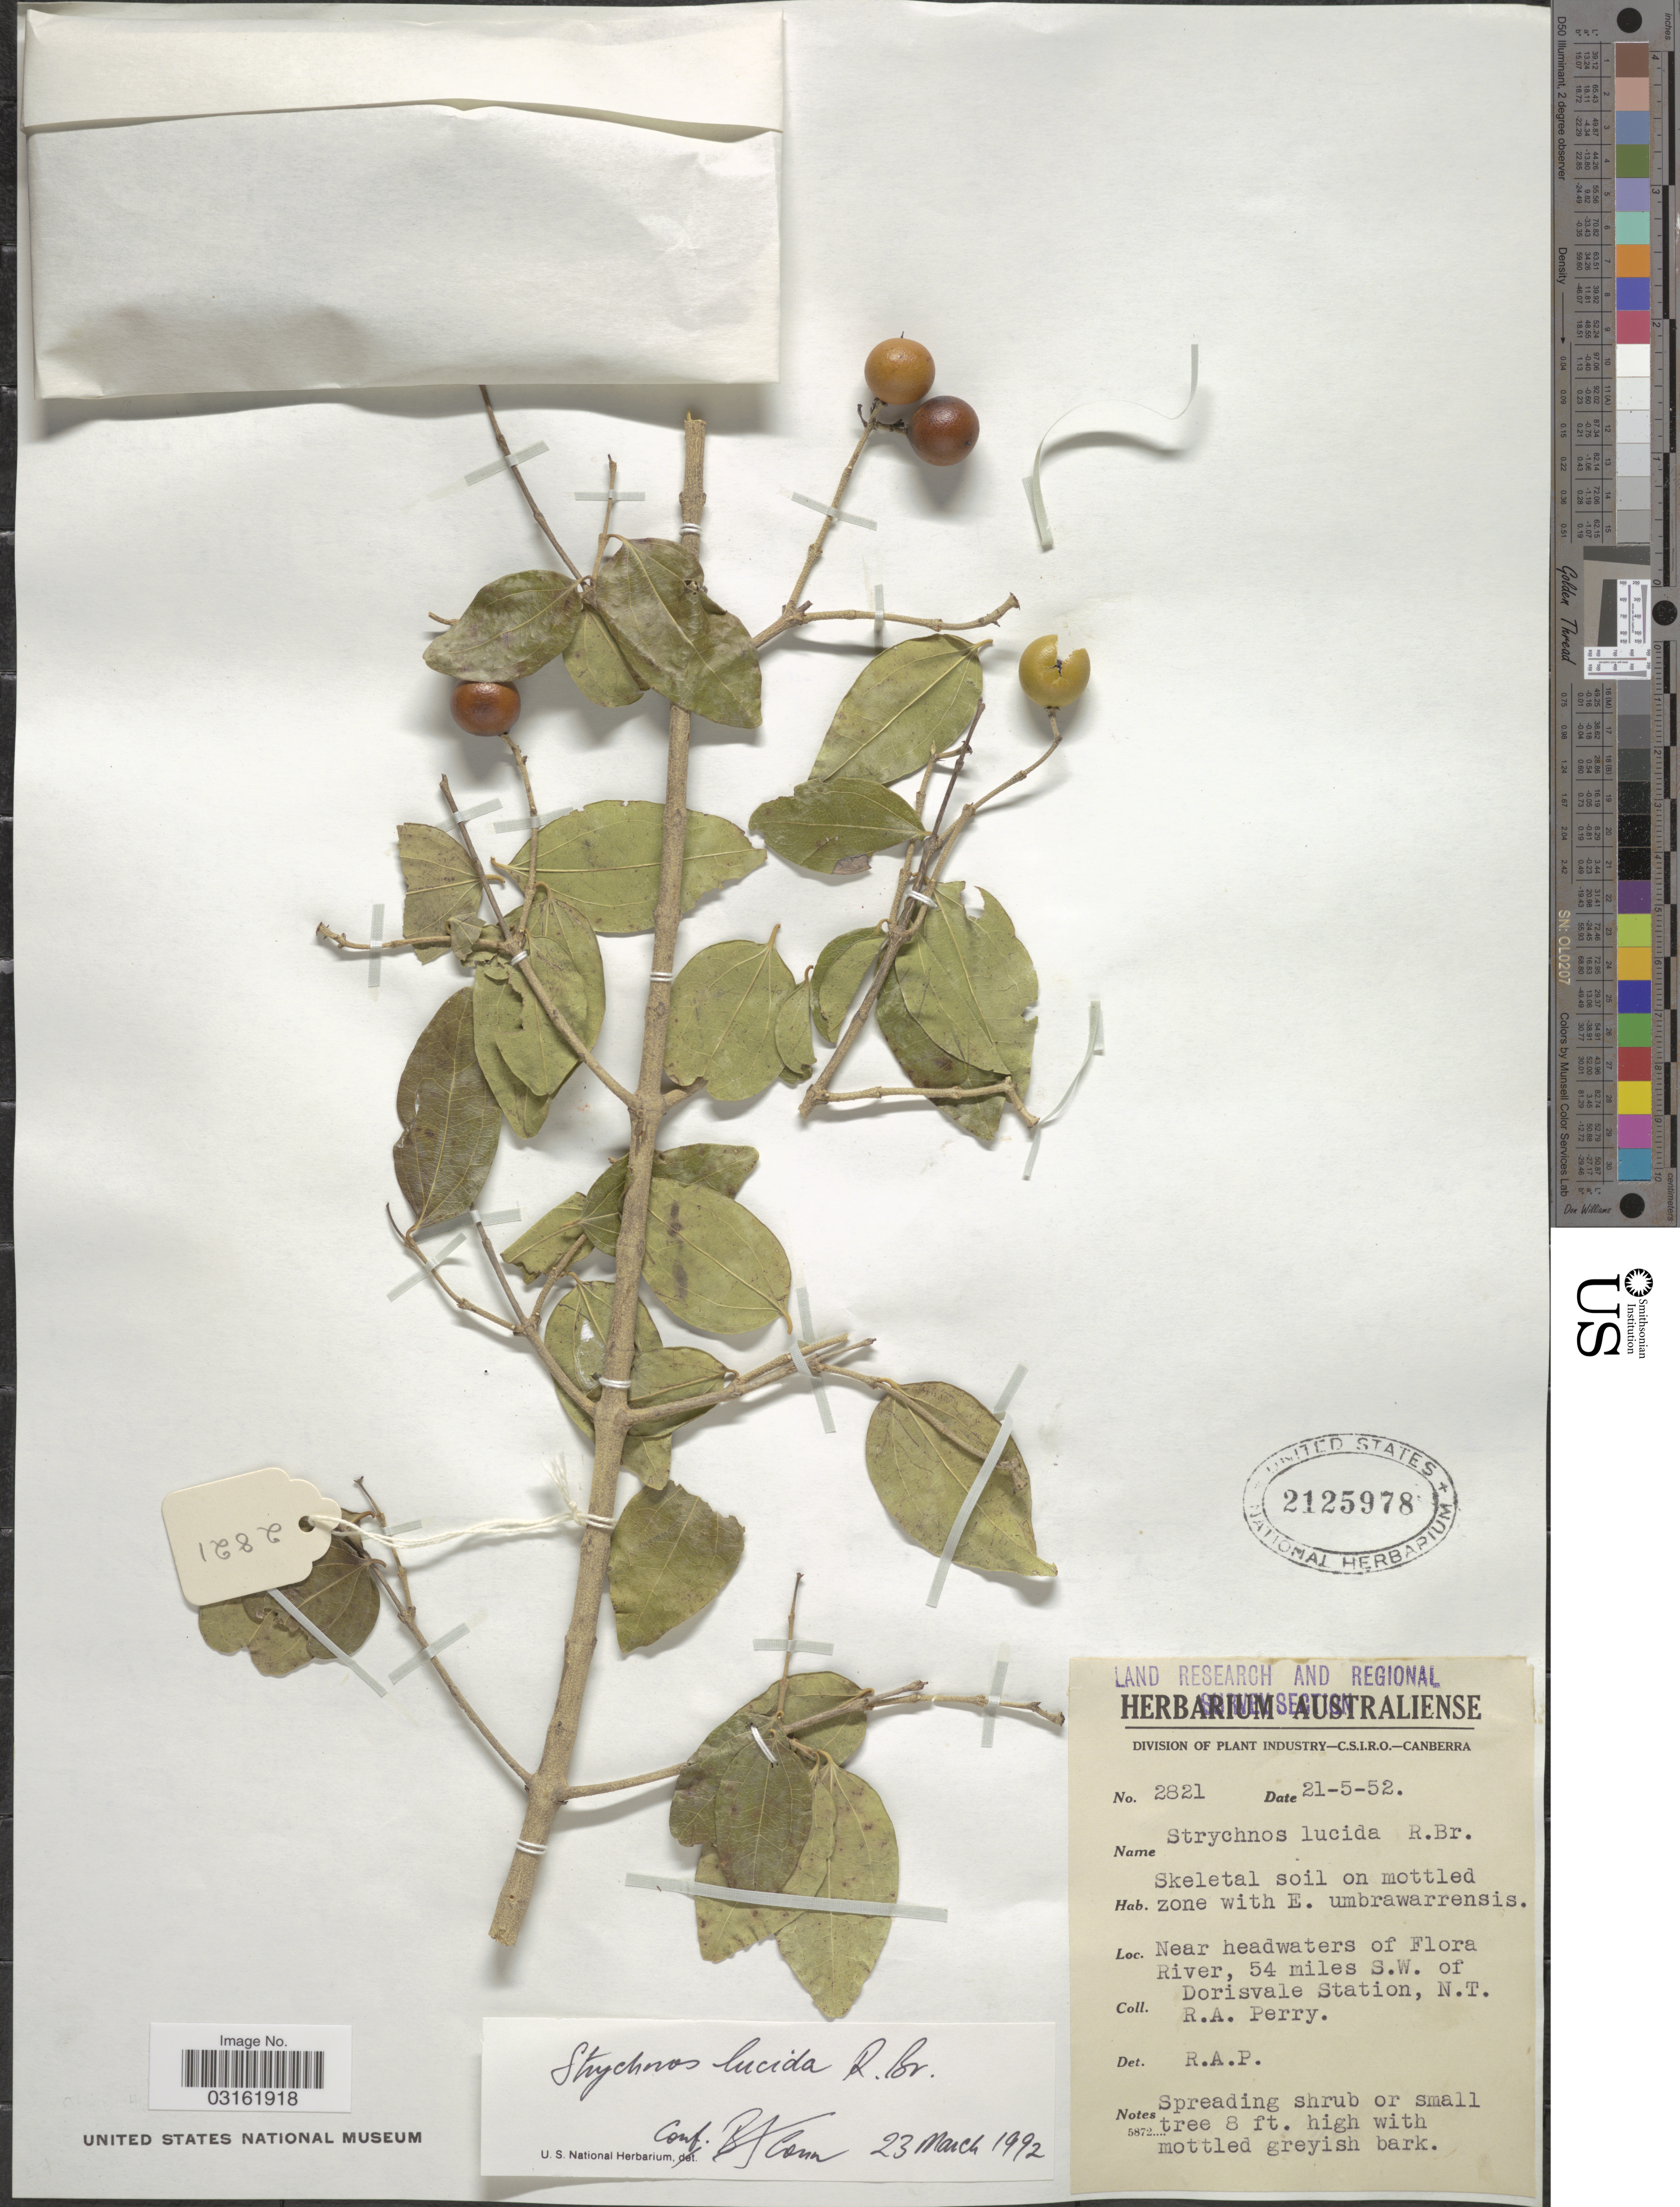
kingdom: Plantae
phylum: Tracheophyta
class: Magnoliopsida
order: Gentianales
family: Loganiaceae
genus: Strychnos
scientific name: Strychnos lucida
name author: R. Br.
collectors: Perry, R. A.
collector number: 2821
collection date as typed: Transcribed d/m/y: 21/5/52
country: Australia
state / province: Northern Territory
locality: Near headwaters of Flora River, 54 miles S. W. of Dorisvale Station, N. T.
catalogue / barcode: US 2125978